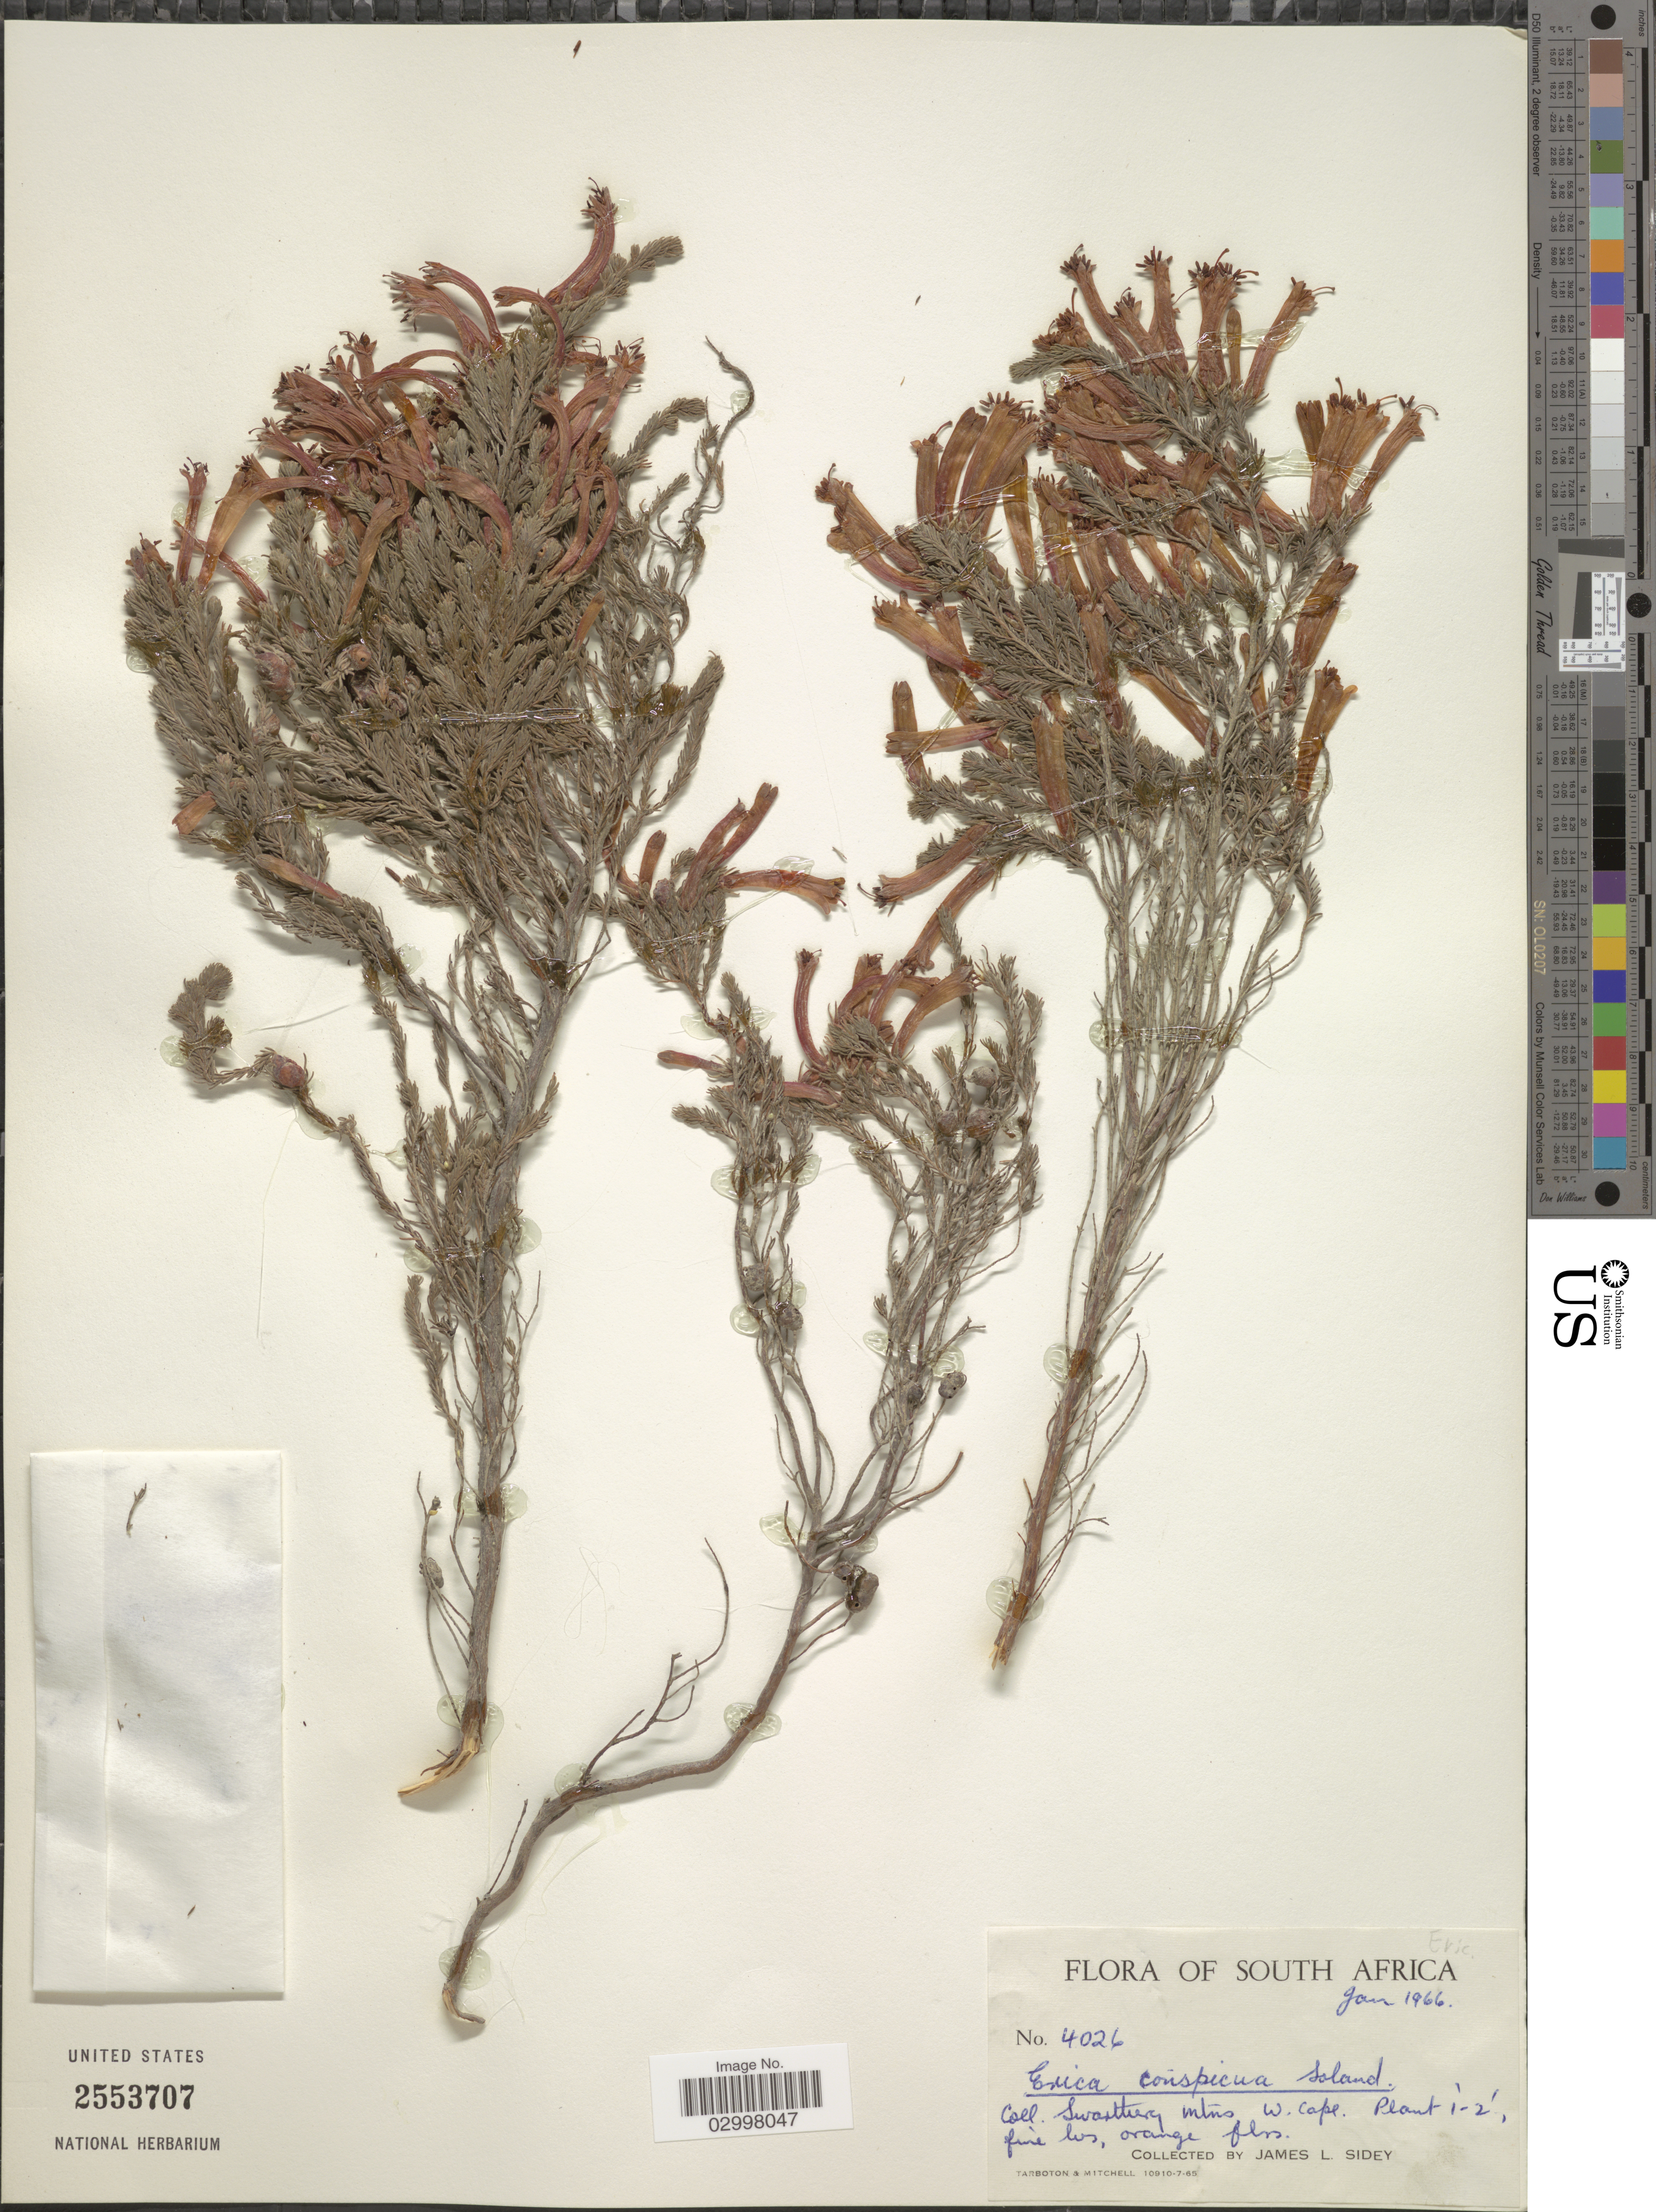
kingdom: Plantae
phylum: Tracheophyta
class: Magnoliopsida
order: Ericales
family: Ericaceae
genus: Erica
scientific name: Erica conspicua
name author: Sol.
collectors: J. L. Sidey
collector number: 4026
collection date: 1966-01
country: South Africa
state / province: Western Cape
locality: Swartberg mtns, W. Cape.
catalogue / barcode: US 2553707